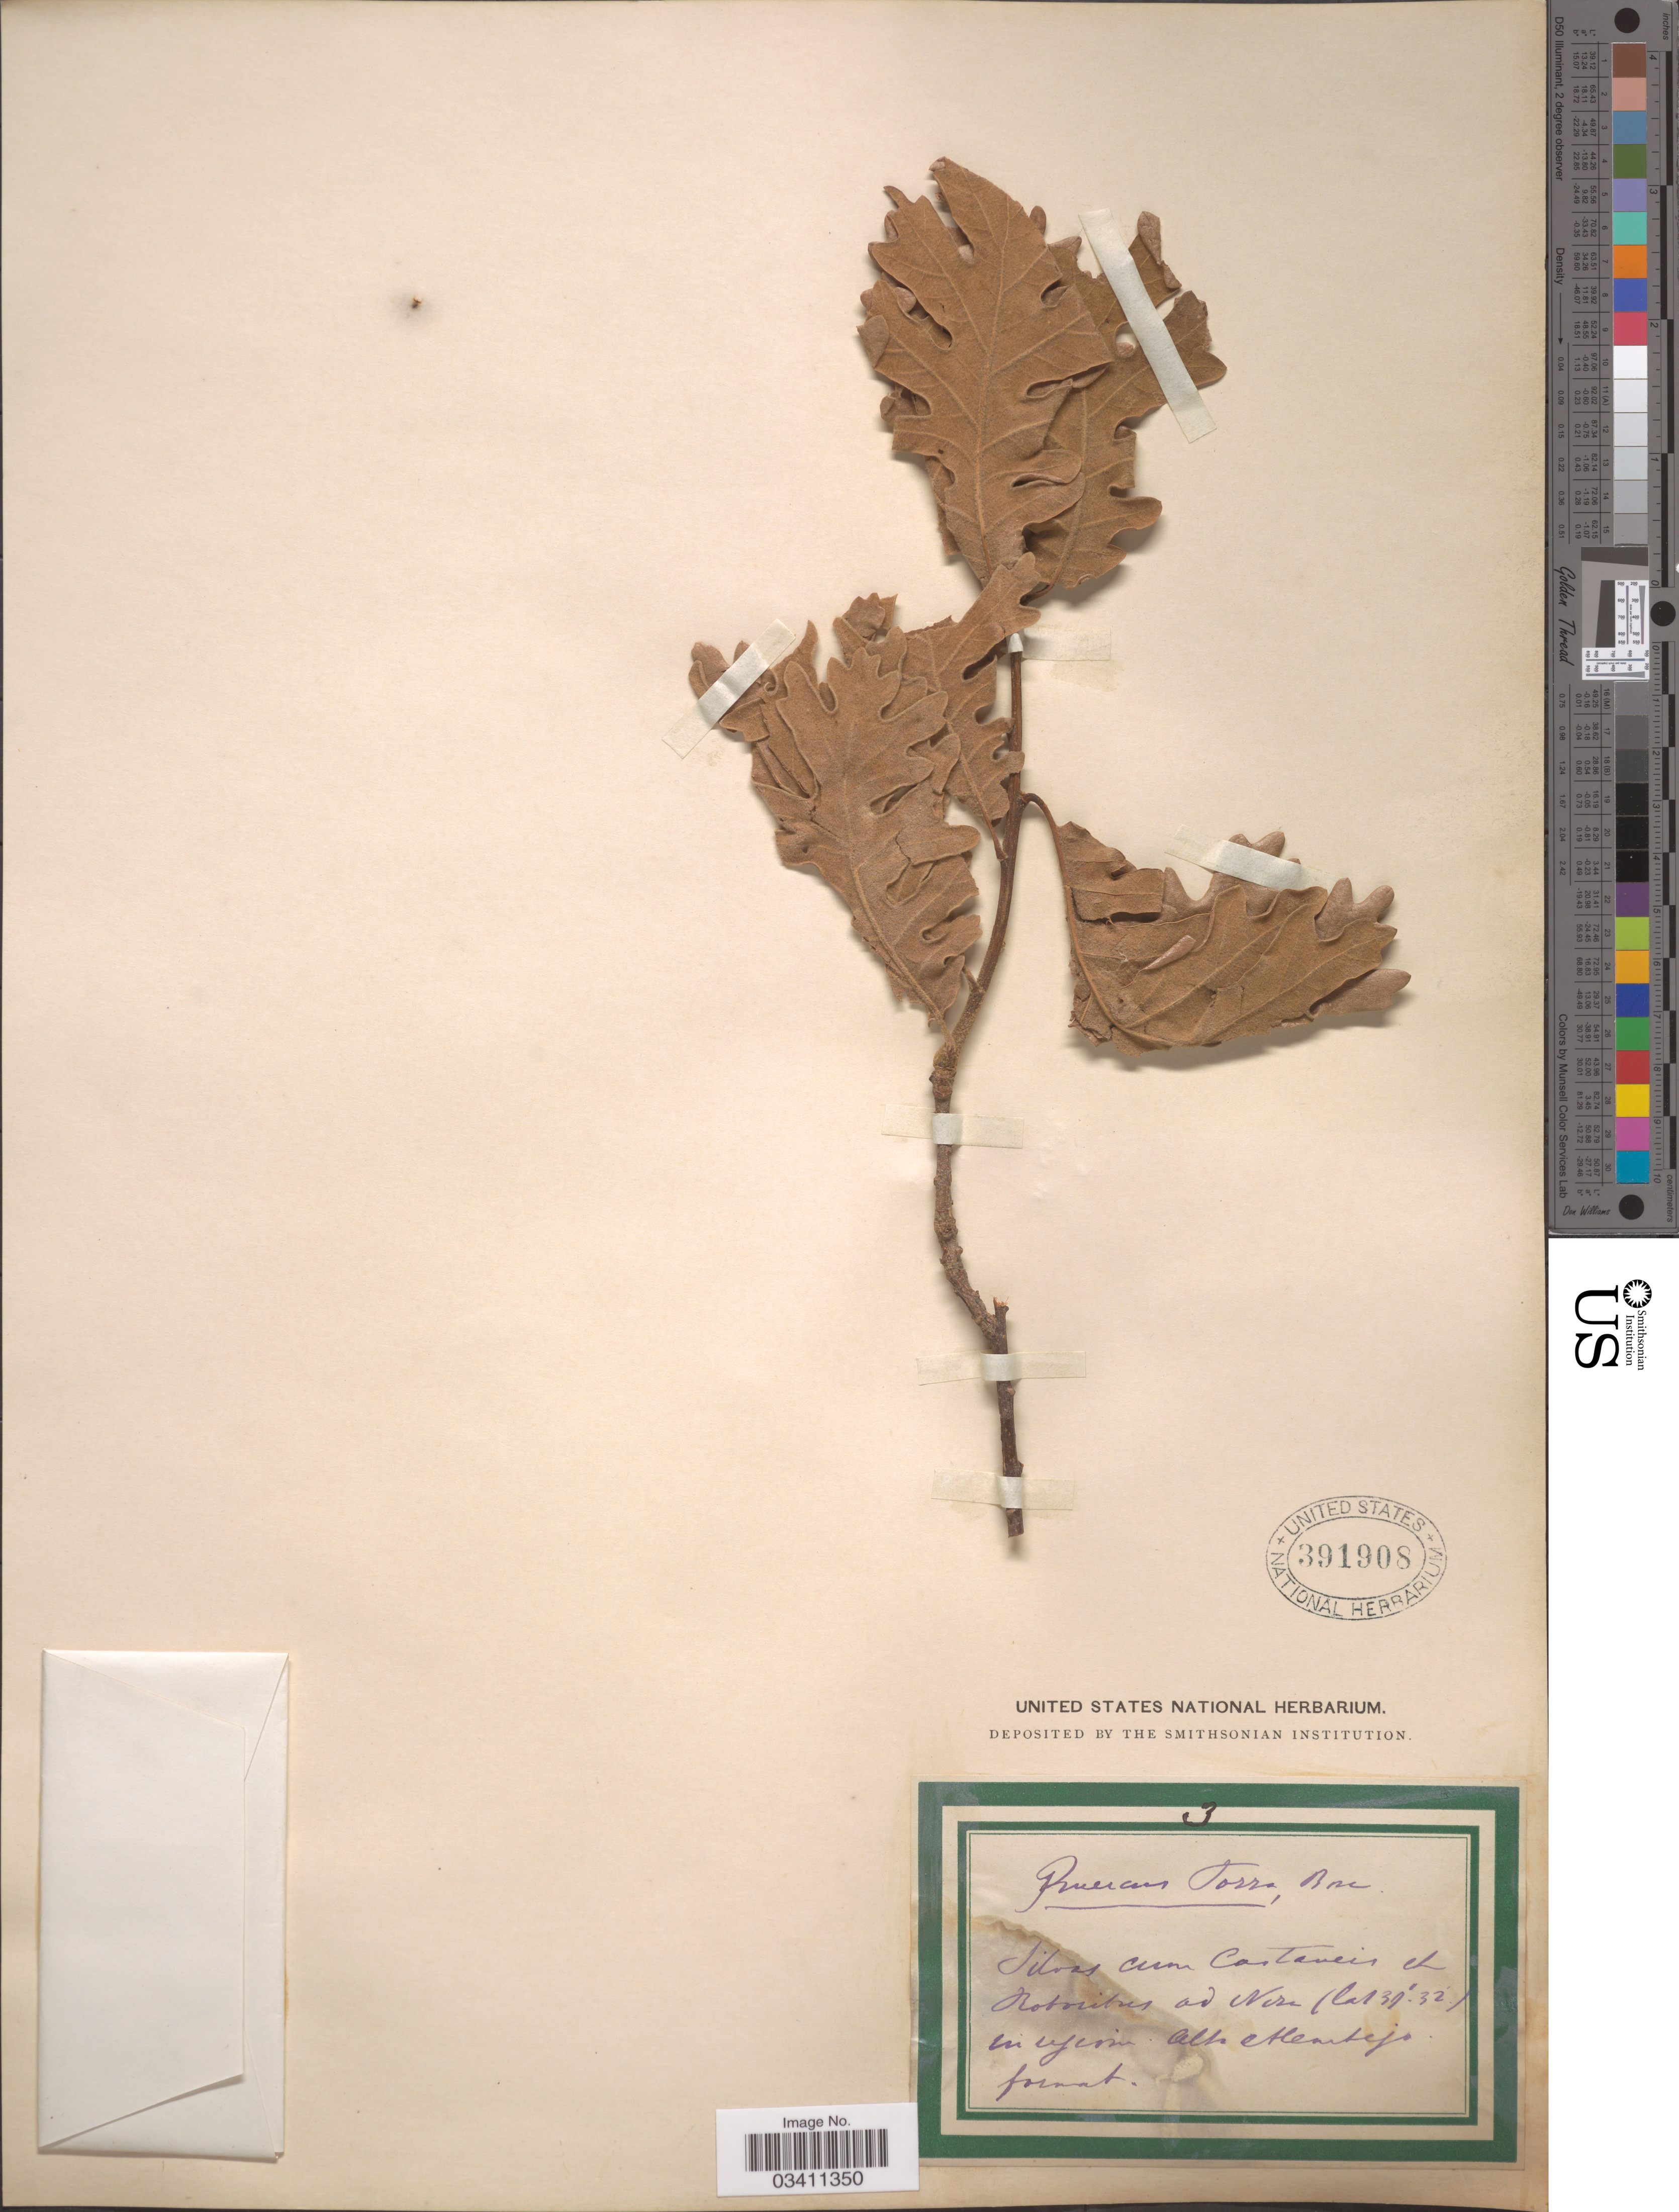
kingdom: Plantae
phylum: Tracheophyta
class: Magnoliopsida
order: Fagales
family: Fagaceae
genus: Quercus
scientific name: Quercus toza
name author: Bastard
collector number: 3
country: Portugal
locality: Silvas cum Castaneis et Roboribus ad Nera in regione Alto Alemtejo. [interpreted]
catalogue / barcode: US 391908